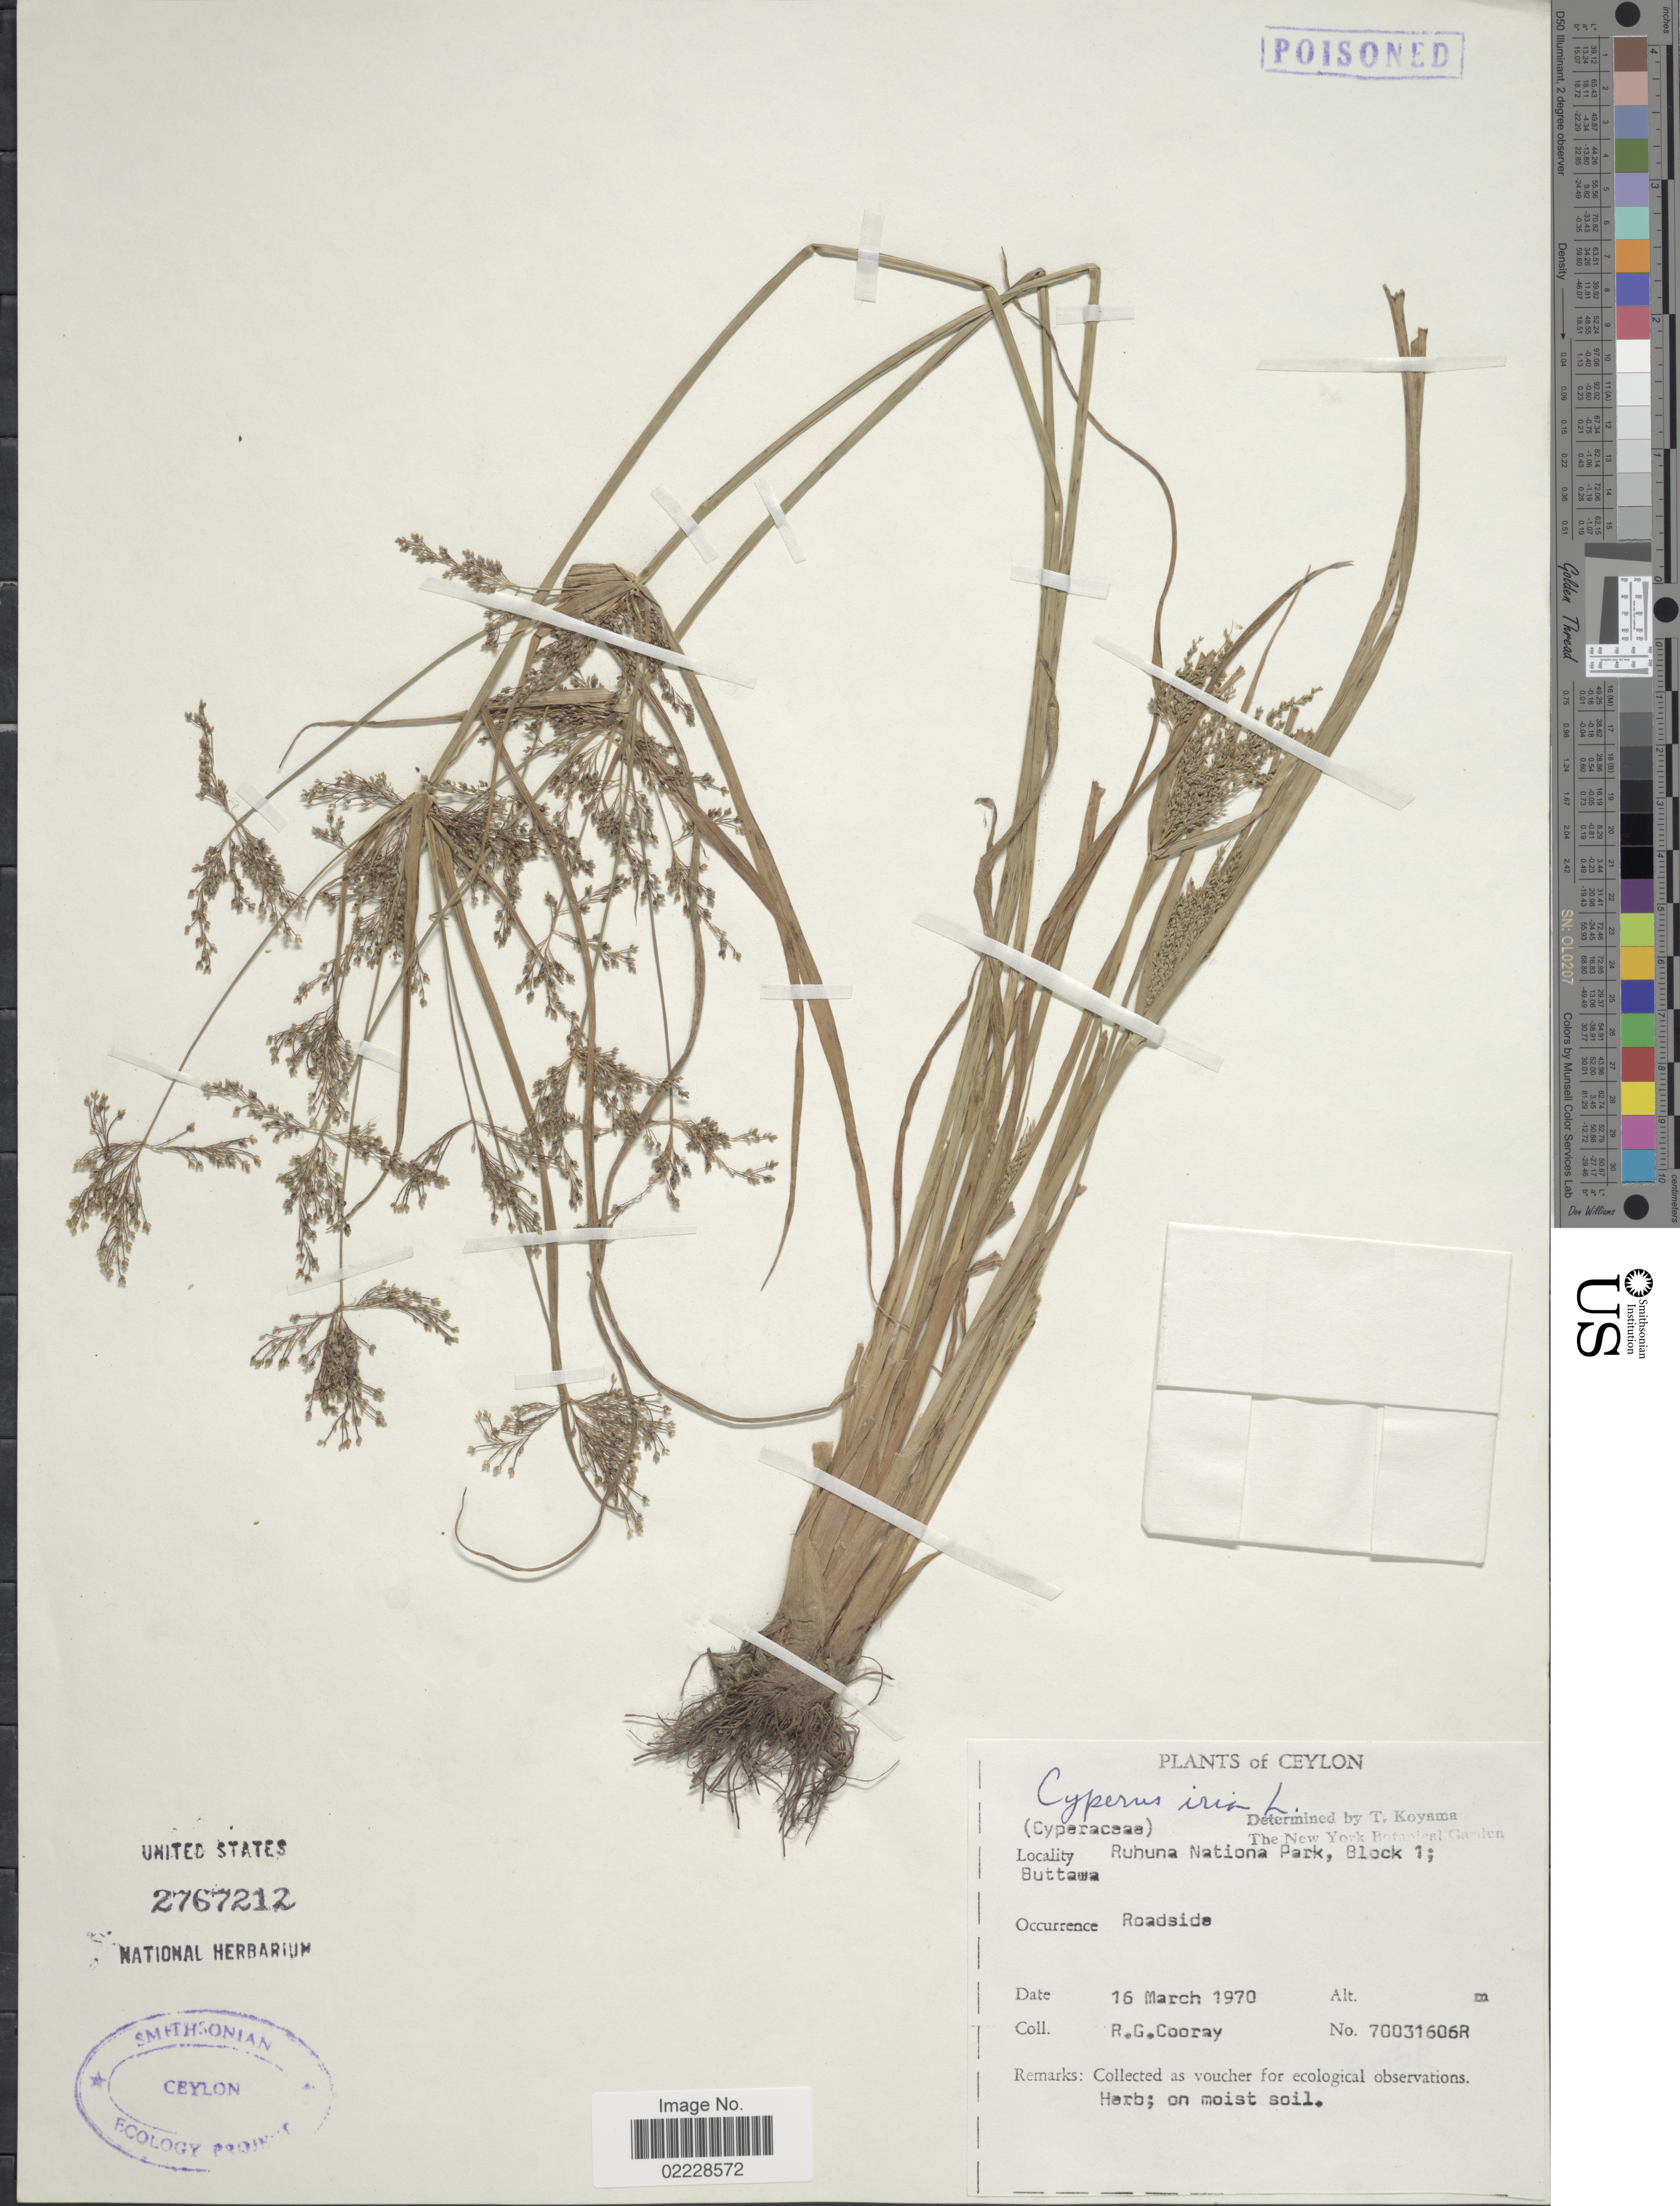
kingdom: Plantae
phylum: Tracheophyta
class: Liliopsida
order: Poales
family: Cyperaceae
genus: Cyperus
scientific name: Cyperus iria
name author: L.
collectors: R. Cooray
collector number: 70031606R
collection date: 1970-03-16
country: Sri Lanka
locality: Ceylon, Ruhuna National Park, Block 1; Buttawa. Roadside.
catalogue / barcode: US 2767212